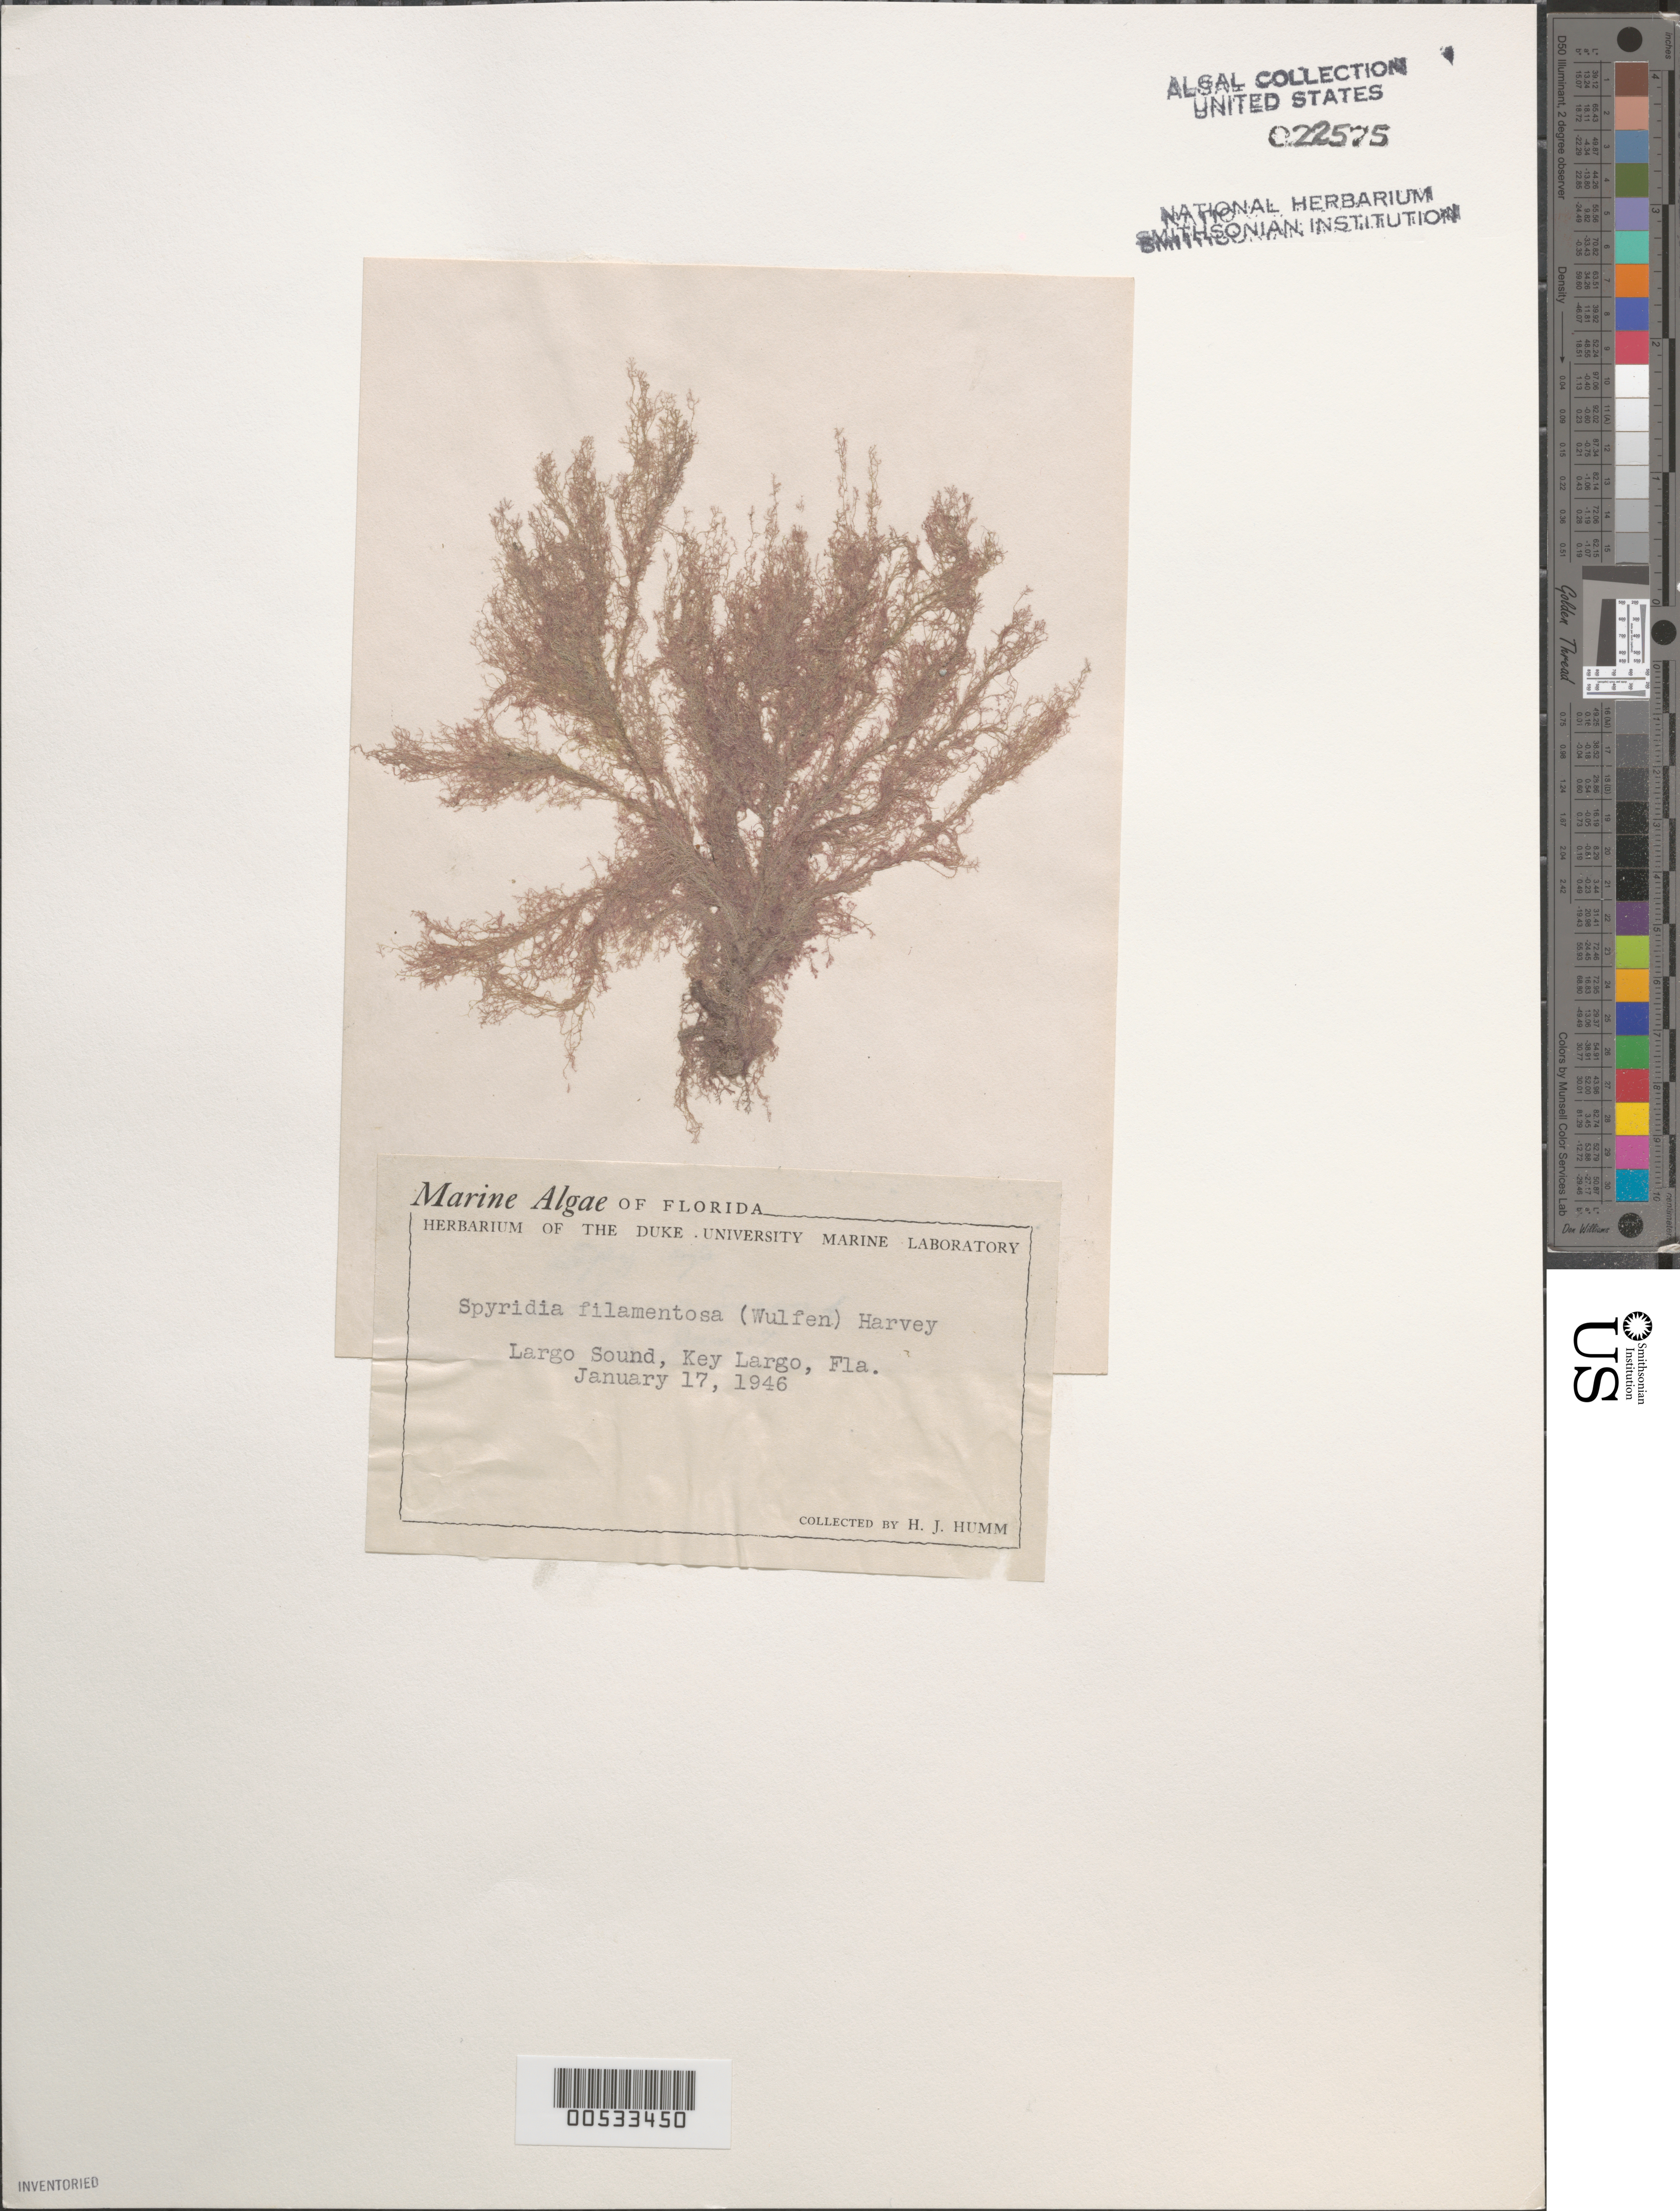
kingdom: Plantae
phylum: Rhodophyta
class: Florideophyceae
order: Ceramiales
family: Spyridiaceae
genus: Spyridia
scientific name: Spyridia filamentosa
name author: (Wulfen) Harv.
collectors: H. J. Humm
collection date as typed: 17 Jan 1946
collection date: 1946-01-17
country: United States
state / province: Florida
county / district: Monroe County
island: Key Largo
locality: Largo Sound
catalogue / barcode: US 22575